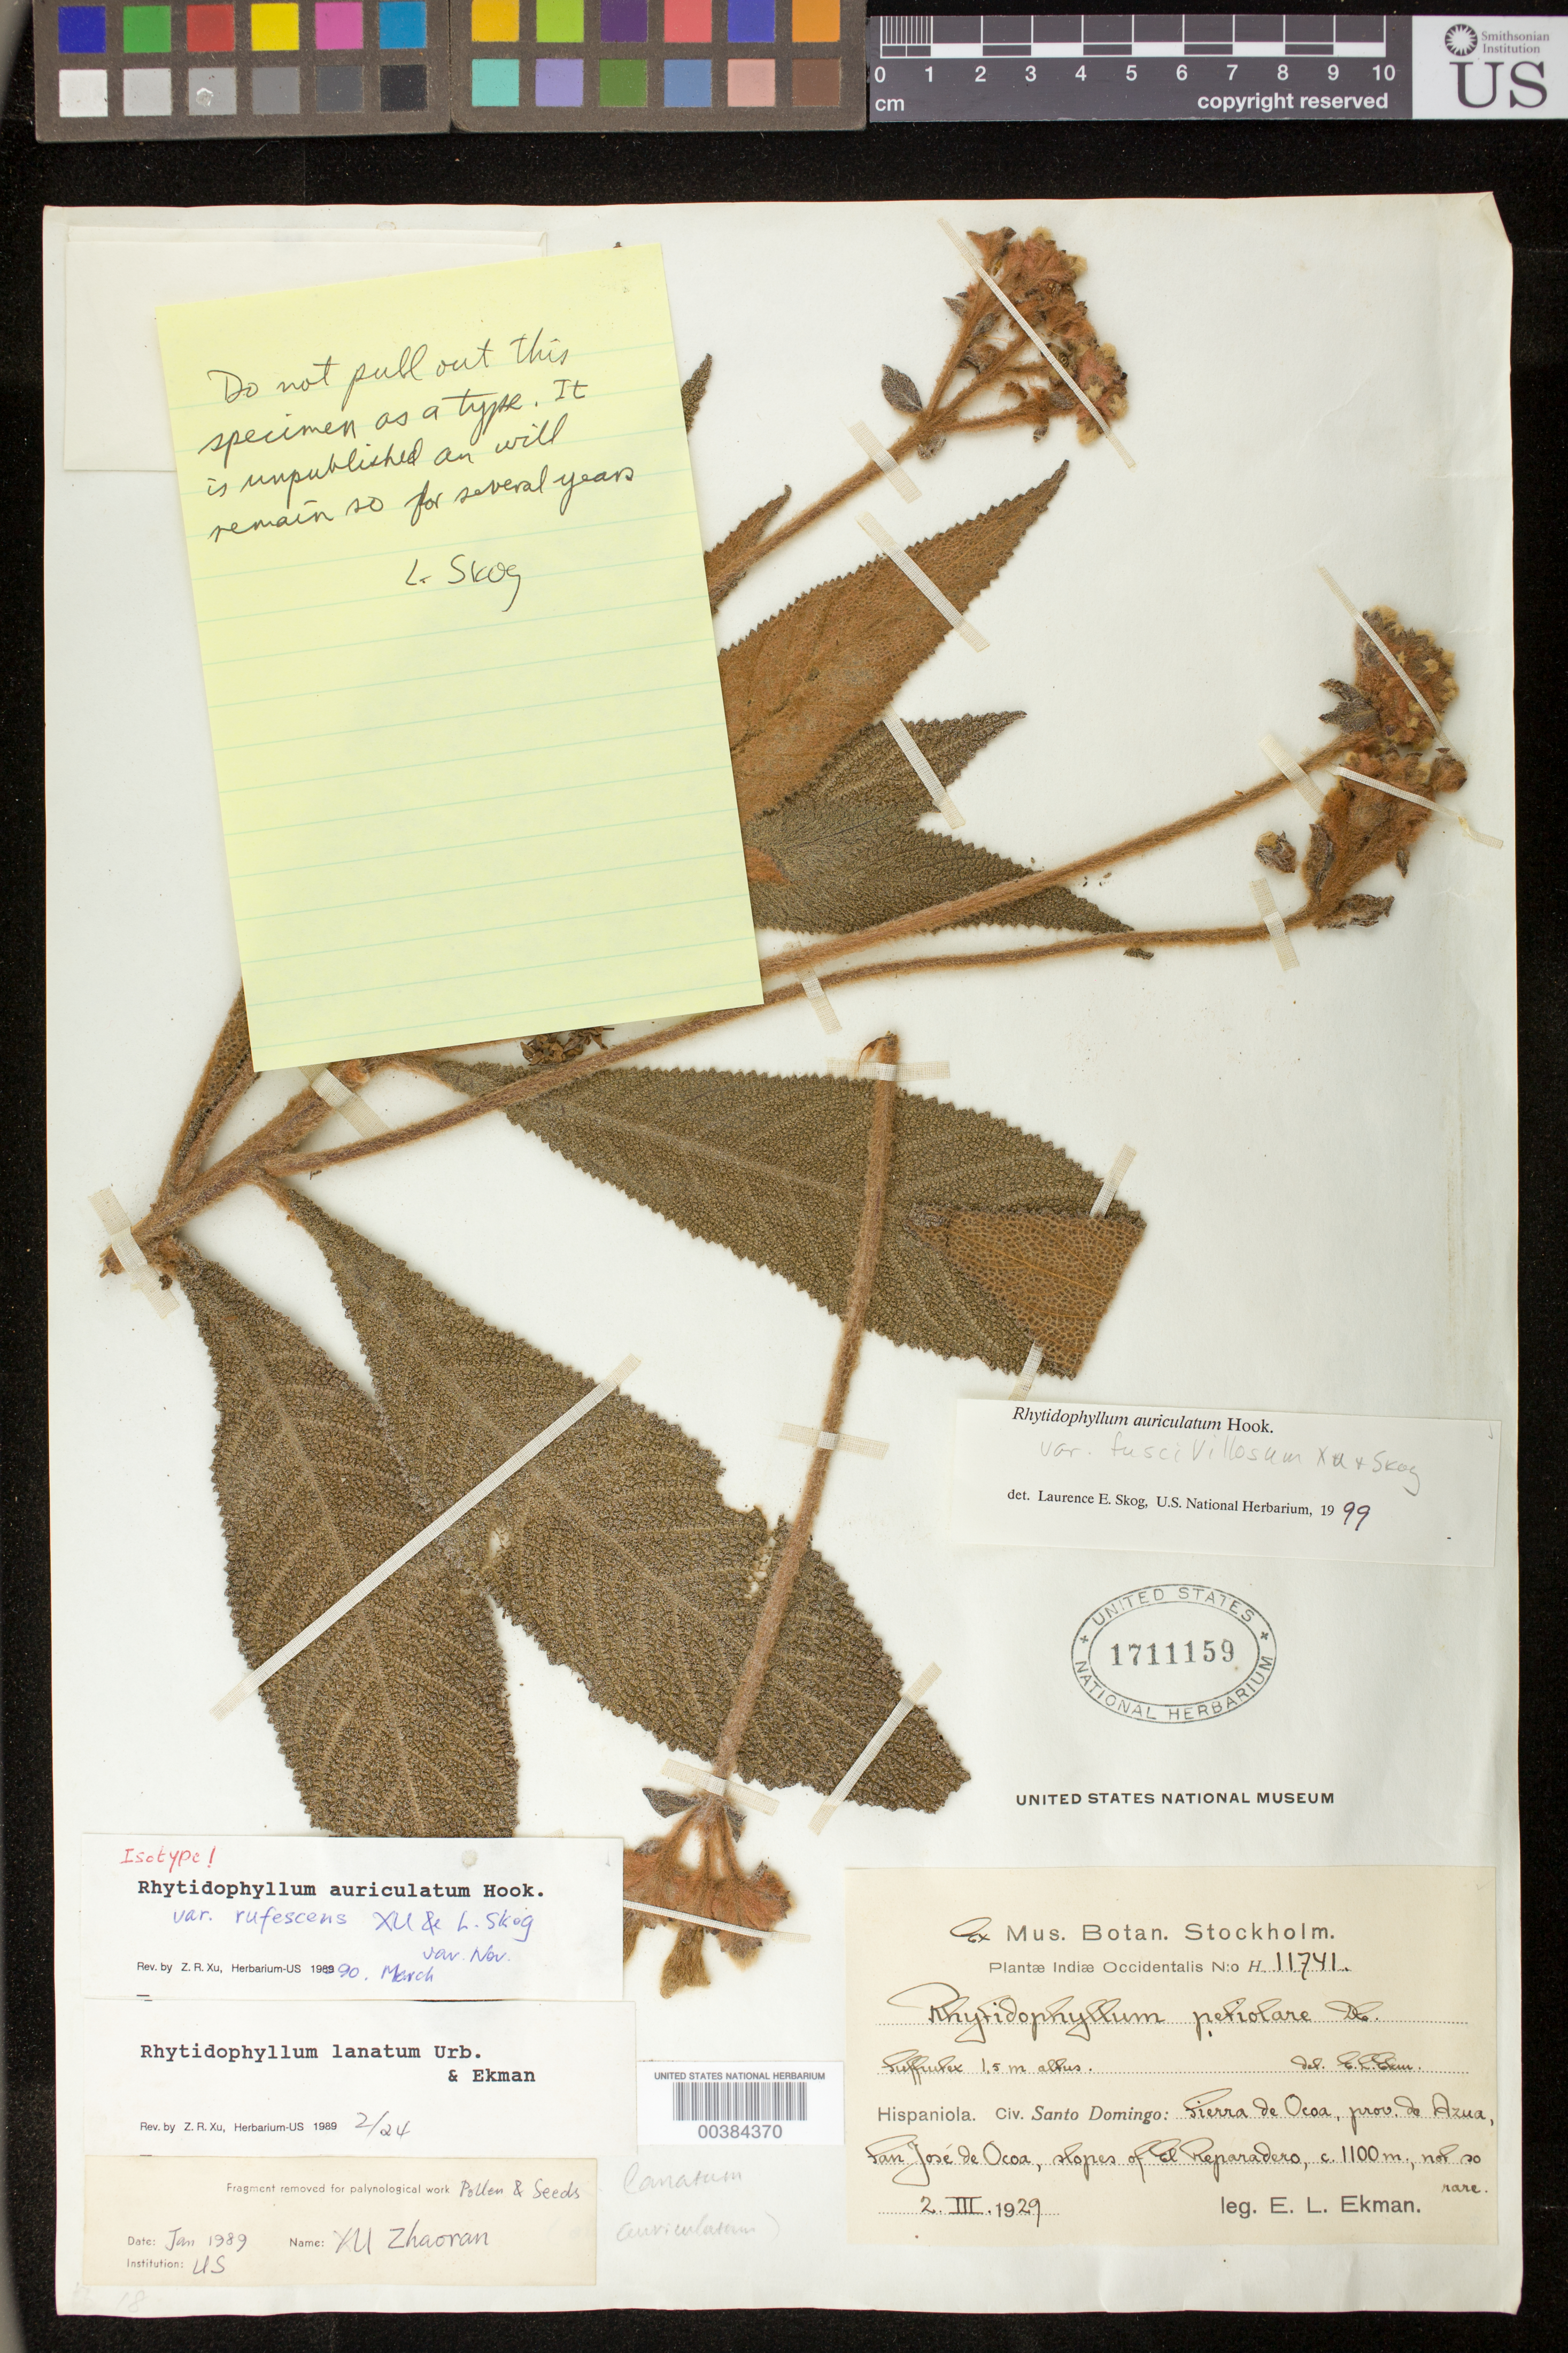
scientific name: unpublished name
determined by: Skog, Laurence E.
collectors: E. L. Ekman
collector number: H 11741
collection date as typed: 02 Mar 1929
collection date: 1929-03-02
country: Dominican Republic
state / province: Azua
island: Hispaniola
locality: Sierra de Ocoa, San José de Ocoa, slopes of El Reparadero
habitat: In pineland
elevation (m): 1100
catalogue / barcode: US 1711159